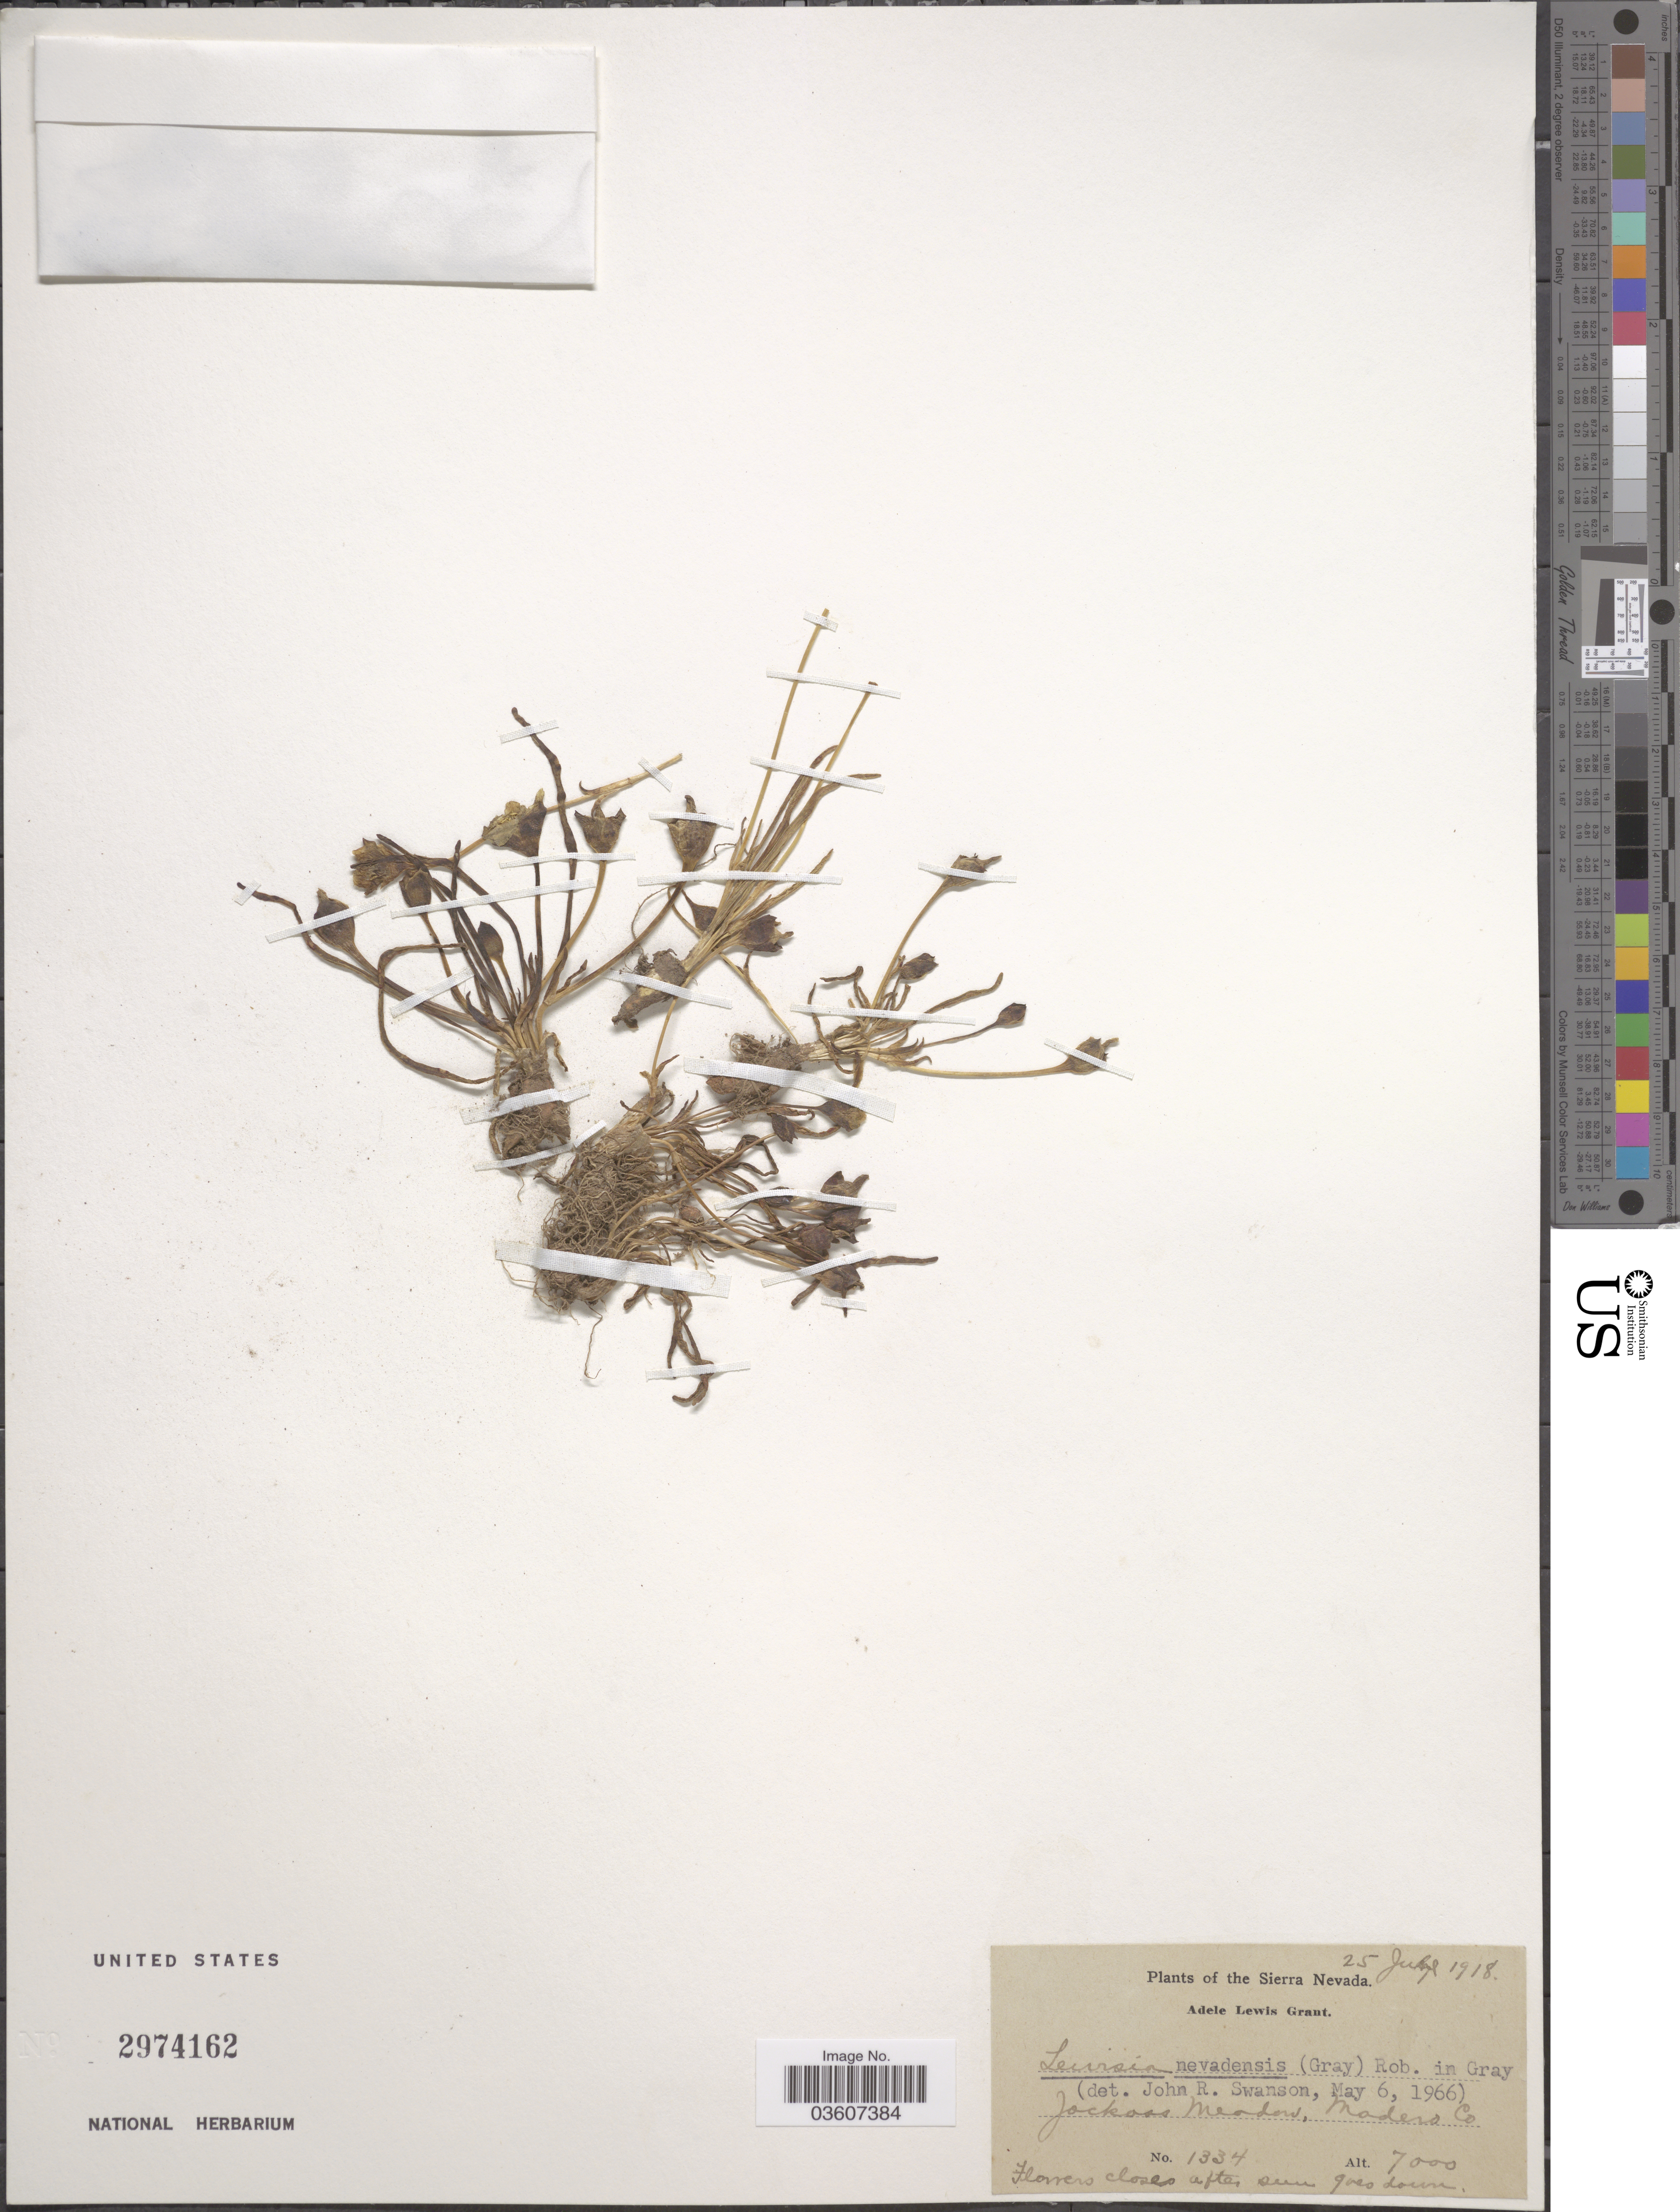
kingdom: Plantae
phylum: Tracheophyta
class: Magnoliopsida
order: Caryophyllales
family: Montiaceae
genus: Lewisia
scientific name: Lewisia nevadensis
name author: (A. Gray) B.L. Rob.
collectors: A. L. Grant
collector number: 1334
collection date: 1918-07-25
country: United States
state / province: California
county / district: Madera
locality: The Sierra Nevada. Jackass Meadow, Madera Co.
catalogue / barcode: US 2974162